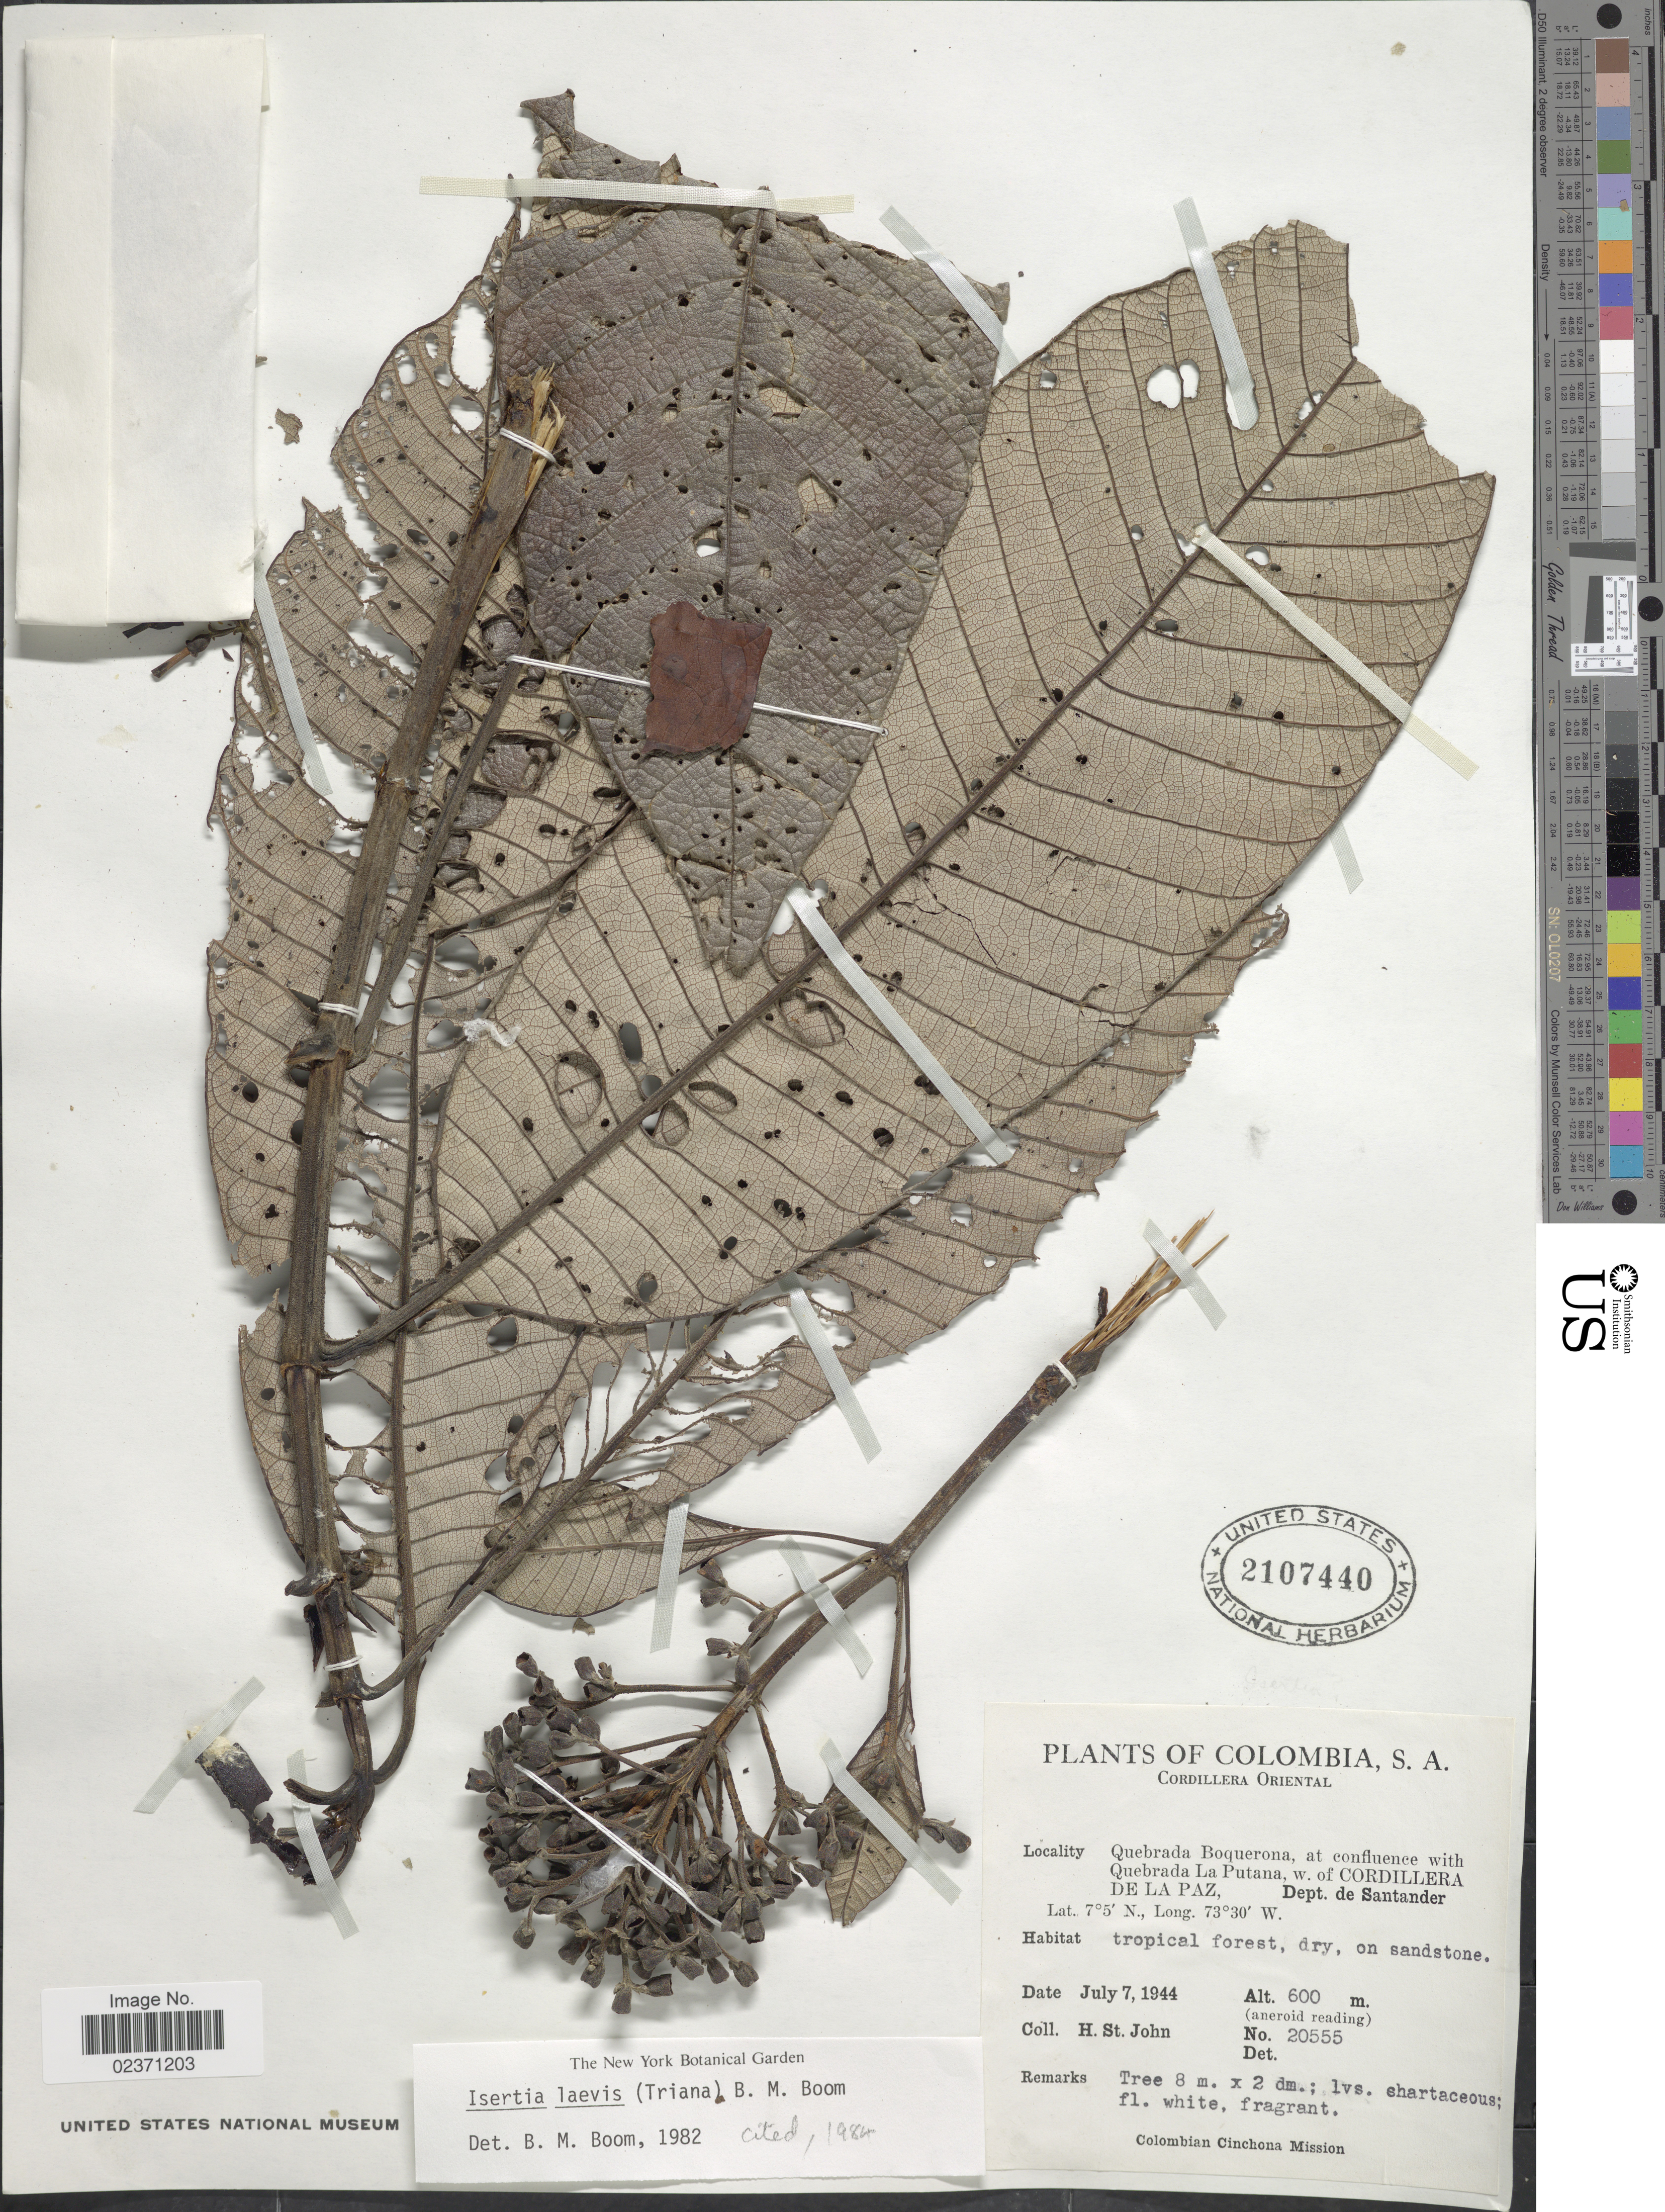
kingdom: Plantae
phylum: Tracheophyta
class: Magnoliopsida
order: Gentianales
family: Rubiaceae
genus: Isertia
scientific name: Isertia laevis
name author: (Triana) B.M. Boom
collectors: H. St. John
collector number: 20555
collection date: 1944-07-07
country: Colombia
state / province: Santander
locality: Cordillera Oriental, Quebrada Boquerona, at confluence with Quebrada La Putana, w. of Cordillera de La Paz, Dept. de Santander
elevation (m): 600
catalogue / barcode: US 2107440